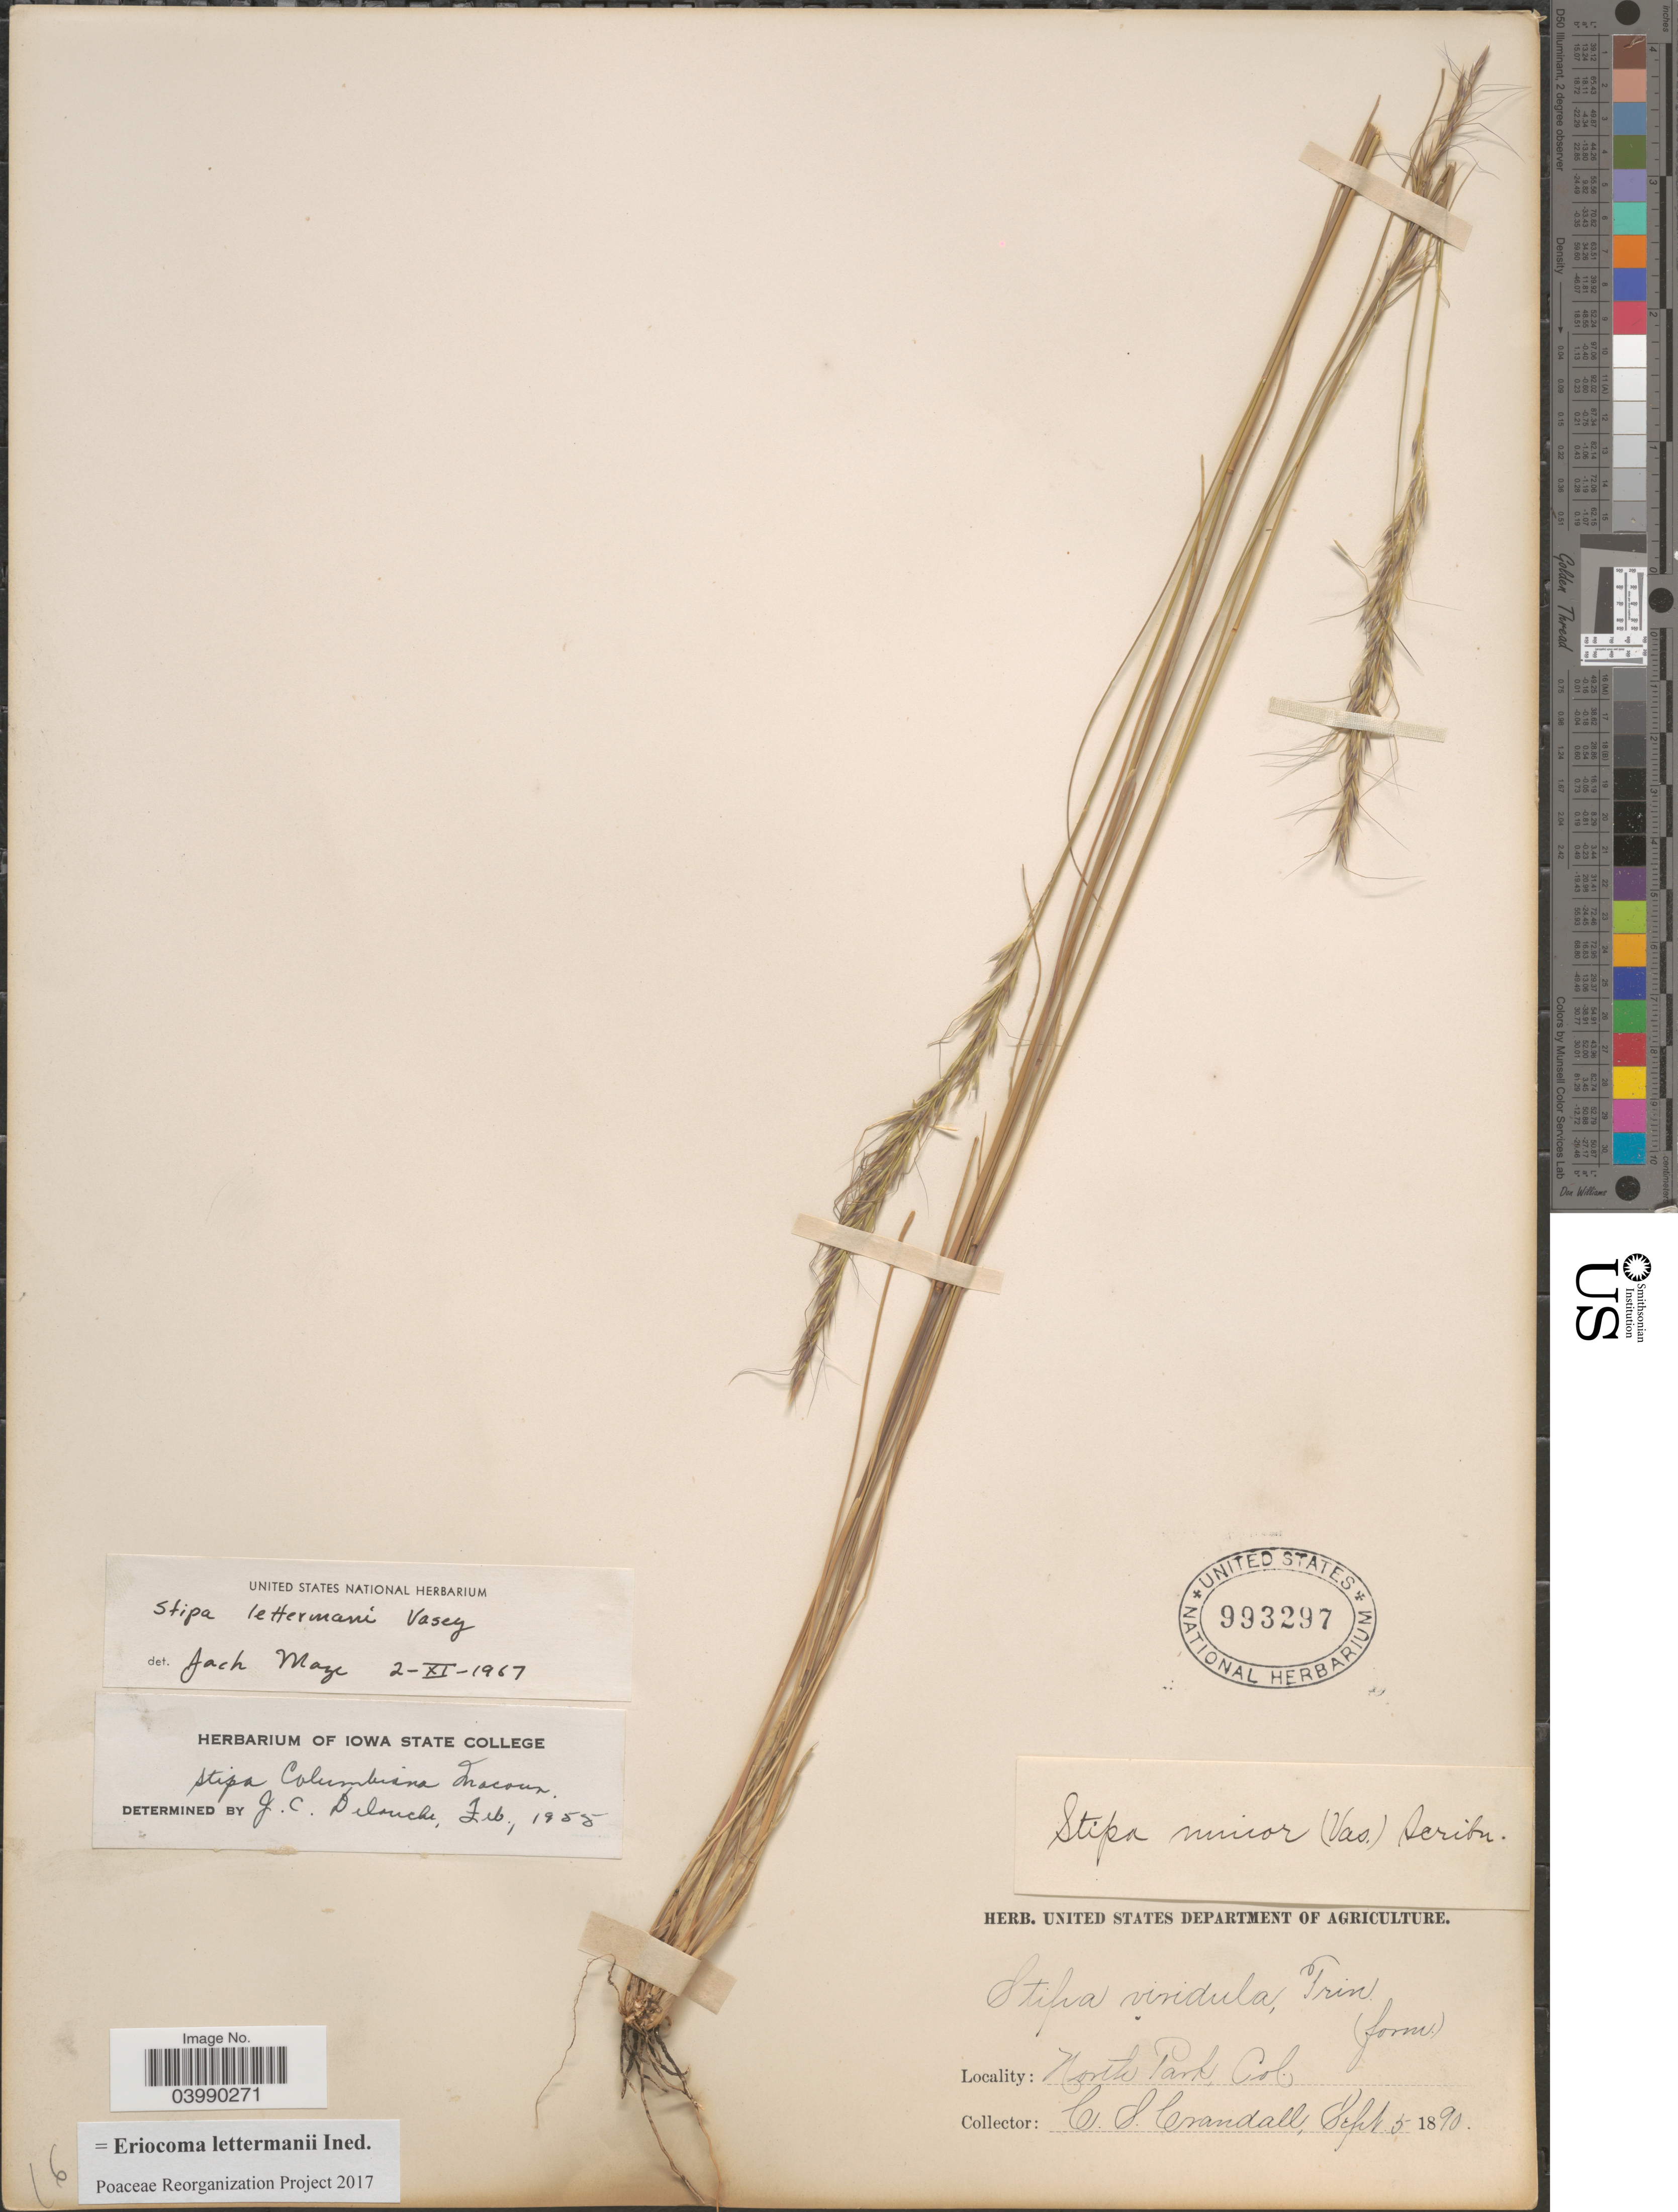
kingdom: Plantae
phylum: Tracheophyta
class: Liliopsida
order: Poales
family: Poaceae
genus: Eriocoma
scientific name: Eriocoma lettermanii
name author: (Vasey) Romasch.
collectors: C. Crandall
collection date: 1890-09-05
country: United States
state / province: Colorado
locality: North Park.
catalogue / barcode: US 993297